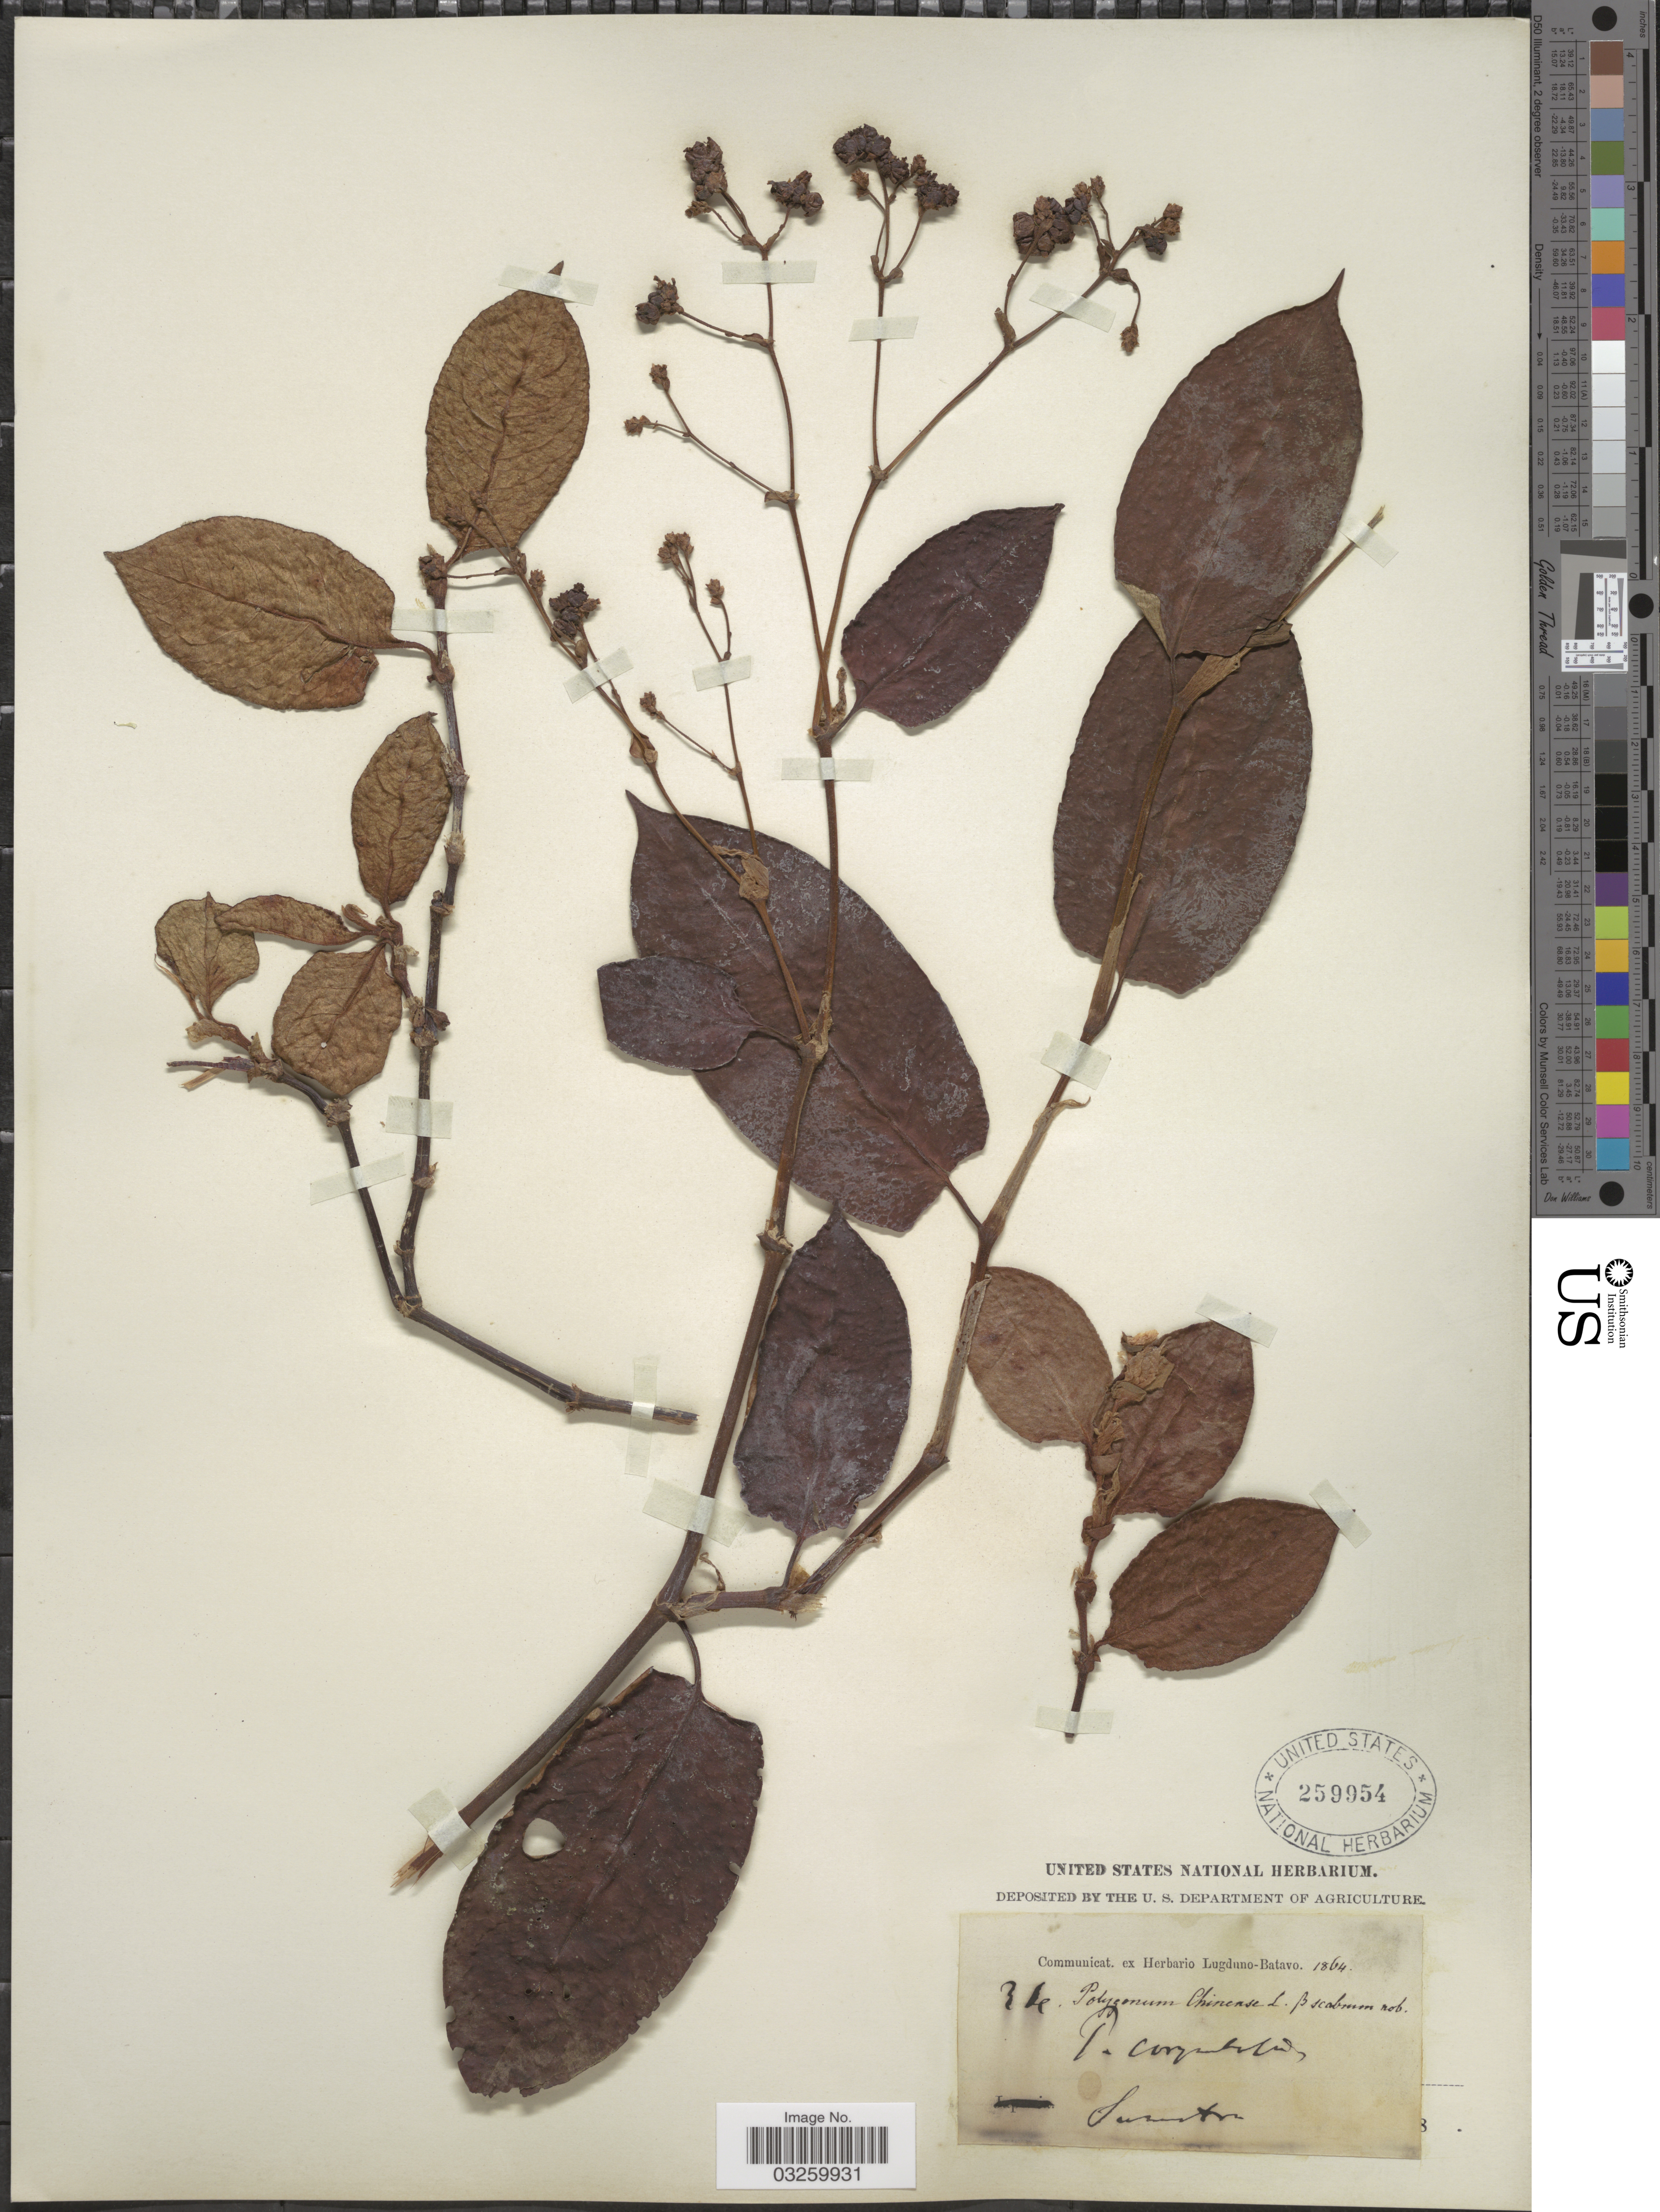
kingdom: Plantae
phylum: Tracheophyta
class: Magnoliopsida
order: Caryophyllales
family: Polygonaceae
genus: Persicaria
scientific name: Persicaria chinensis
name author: (L.) H. Gross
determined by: Wagner, W. L., (BOT), Smithsonian Institution - National Museum of Natural History (UNITED STATES)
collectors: ex herb. United States National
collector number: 34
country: Indonesia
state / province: Sumatra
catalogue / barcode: US 259954